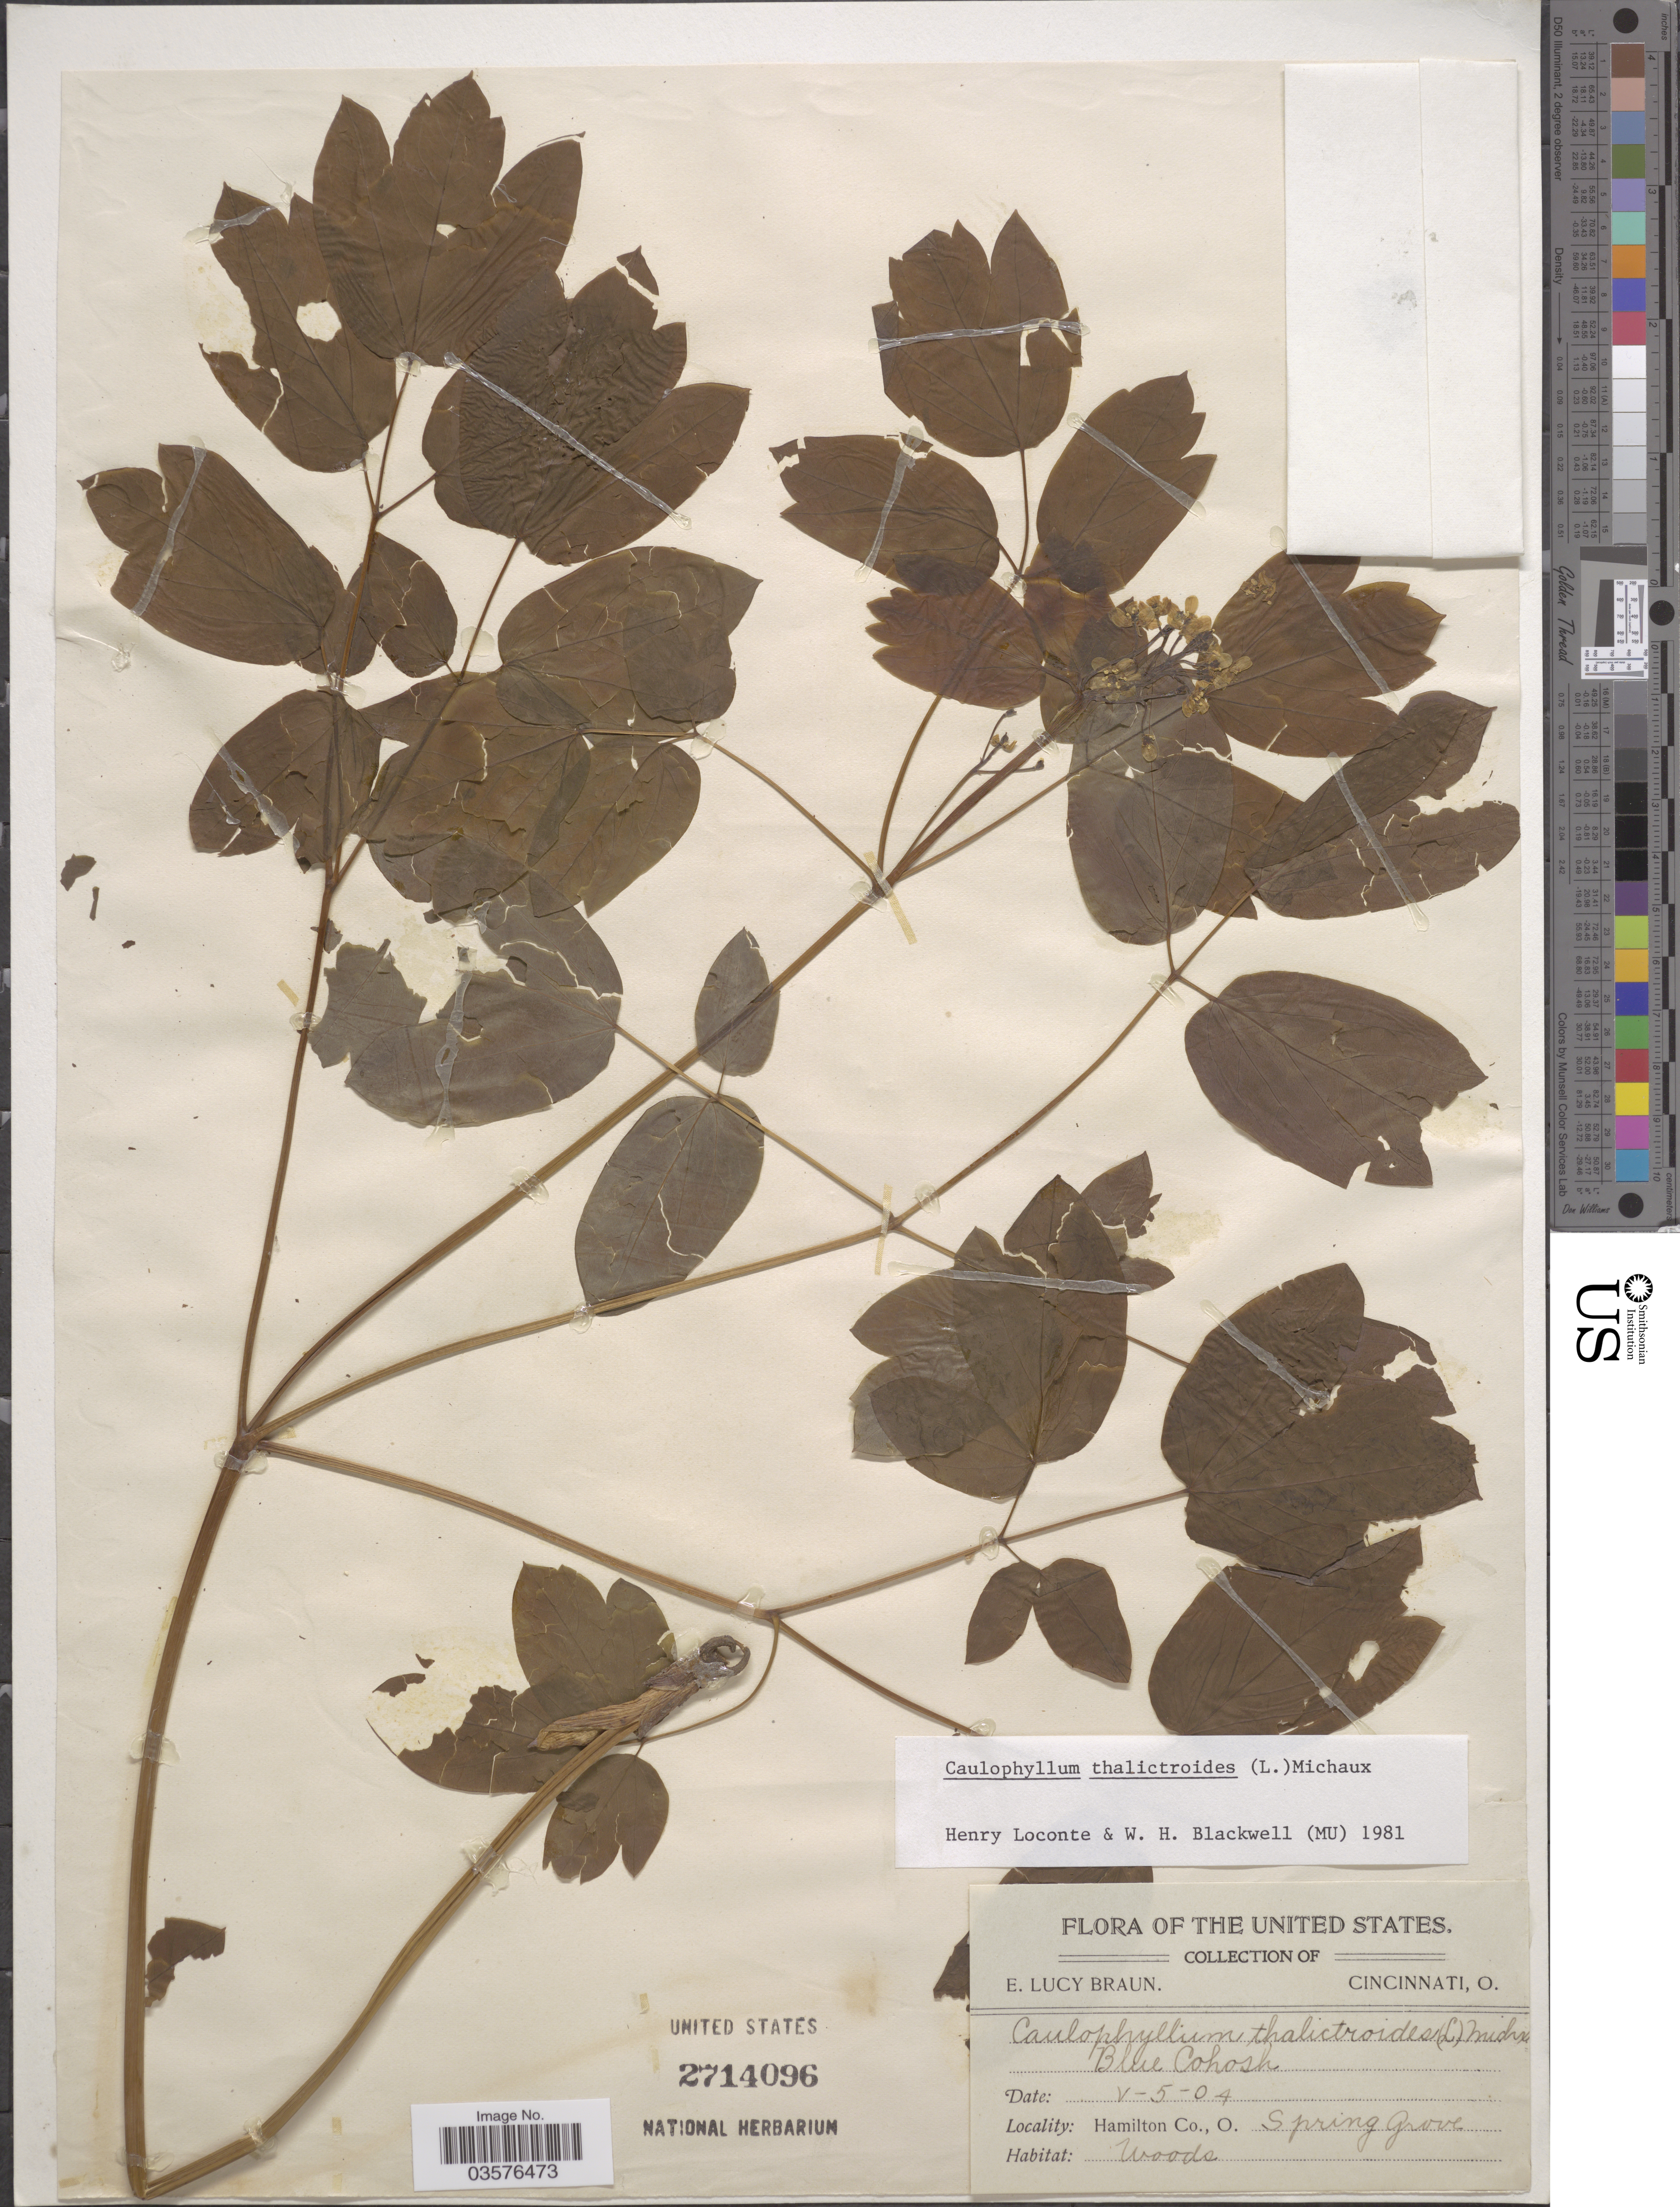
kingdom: Plantae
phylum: Tracheophyta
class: Magnoliopsida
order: Ranunculales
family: Berberidaceae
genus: Caulophyllum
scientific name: Caulophyllum thalictroides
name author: (L.) Michx.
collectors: E. L. Braun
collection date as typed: Transcribed d/m/y: 5/5/4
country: United States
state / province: Ohio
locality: Hamilton Co., Spring Grove.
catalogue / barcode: US 2714096